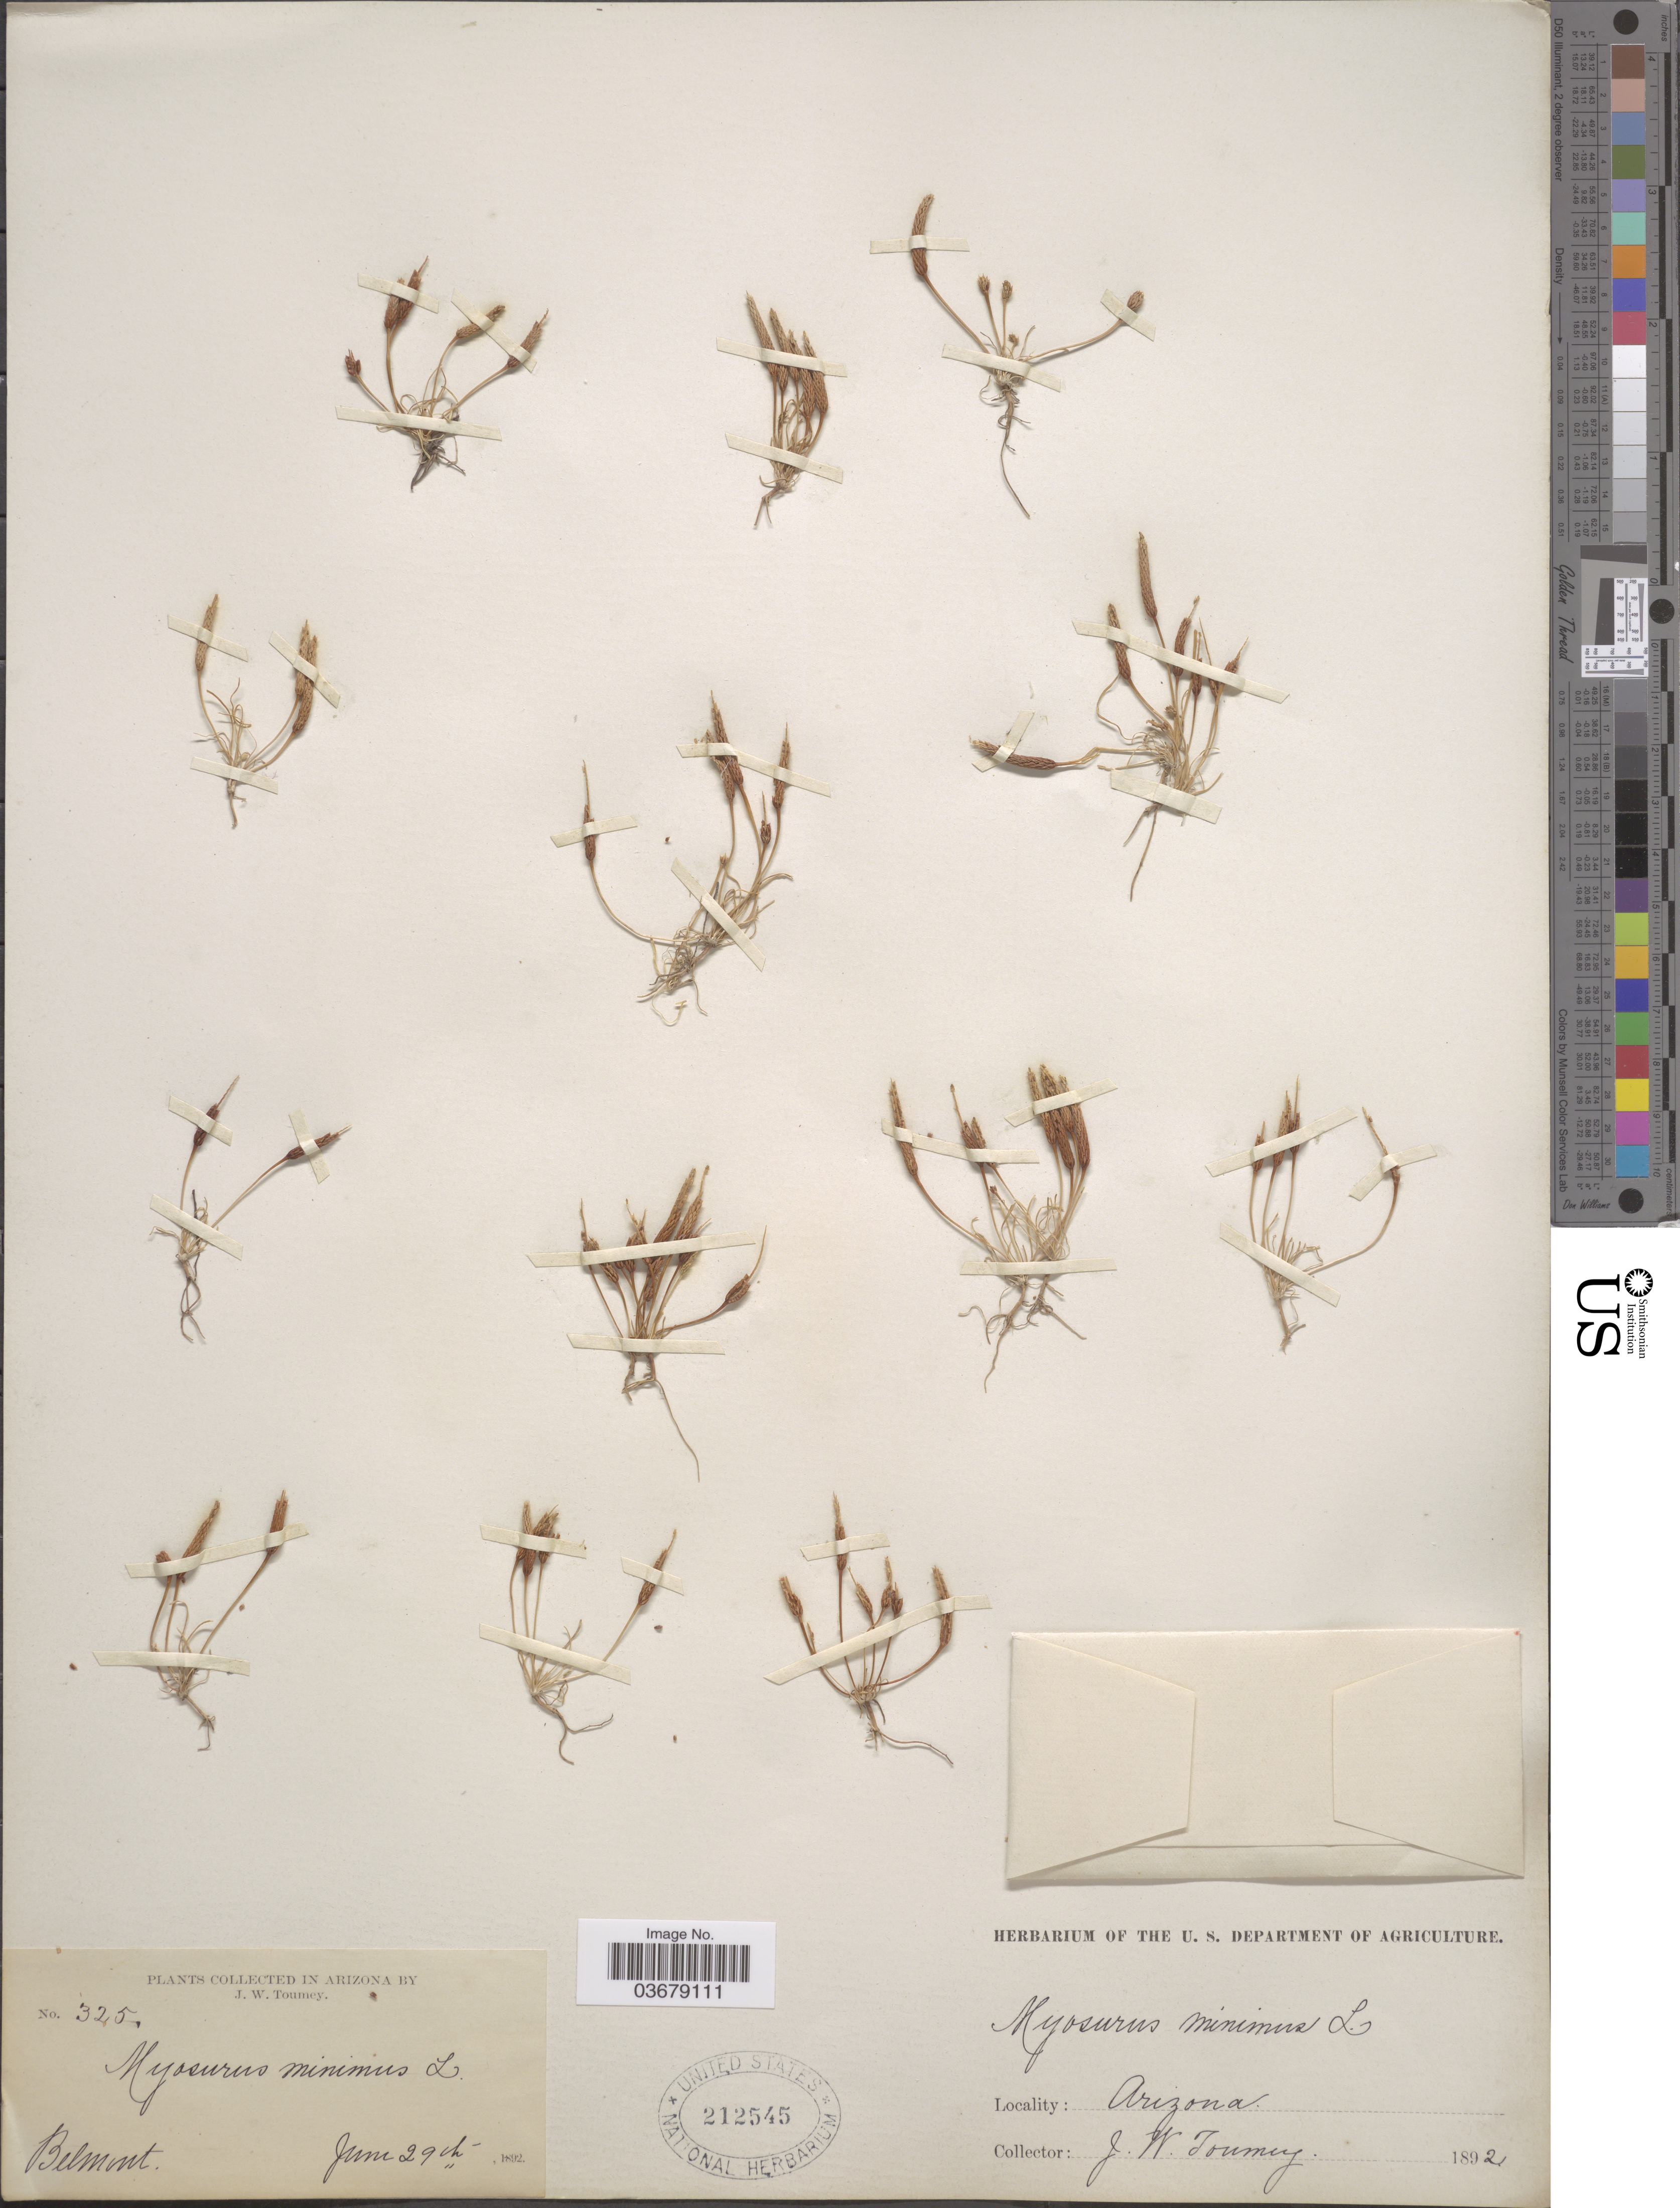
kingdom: Plantae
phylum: Tracheophyta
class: Magnoliopsida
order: Ranunculales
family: Ranunculaceae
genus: Myosurus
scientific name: Myosurus minimus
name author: L.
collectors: J. W. Toumey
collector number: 325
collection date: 1892-06-29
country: United States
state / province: Arizona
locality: Belmont.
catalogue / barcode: US 212454